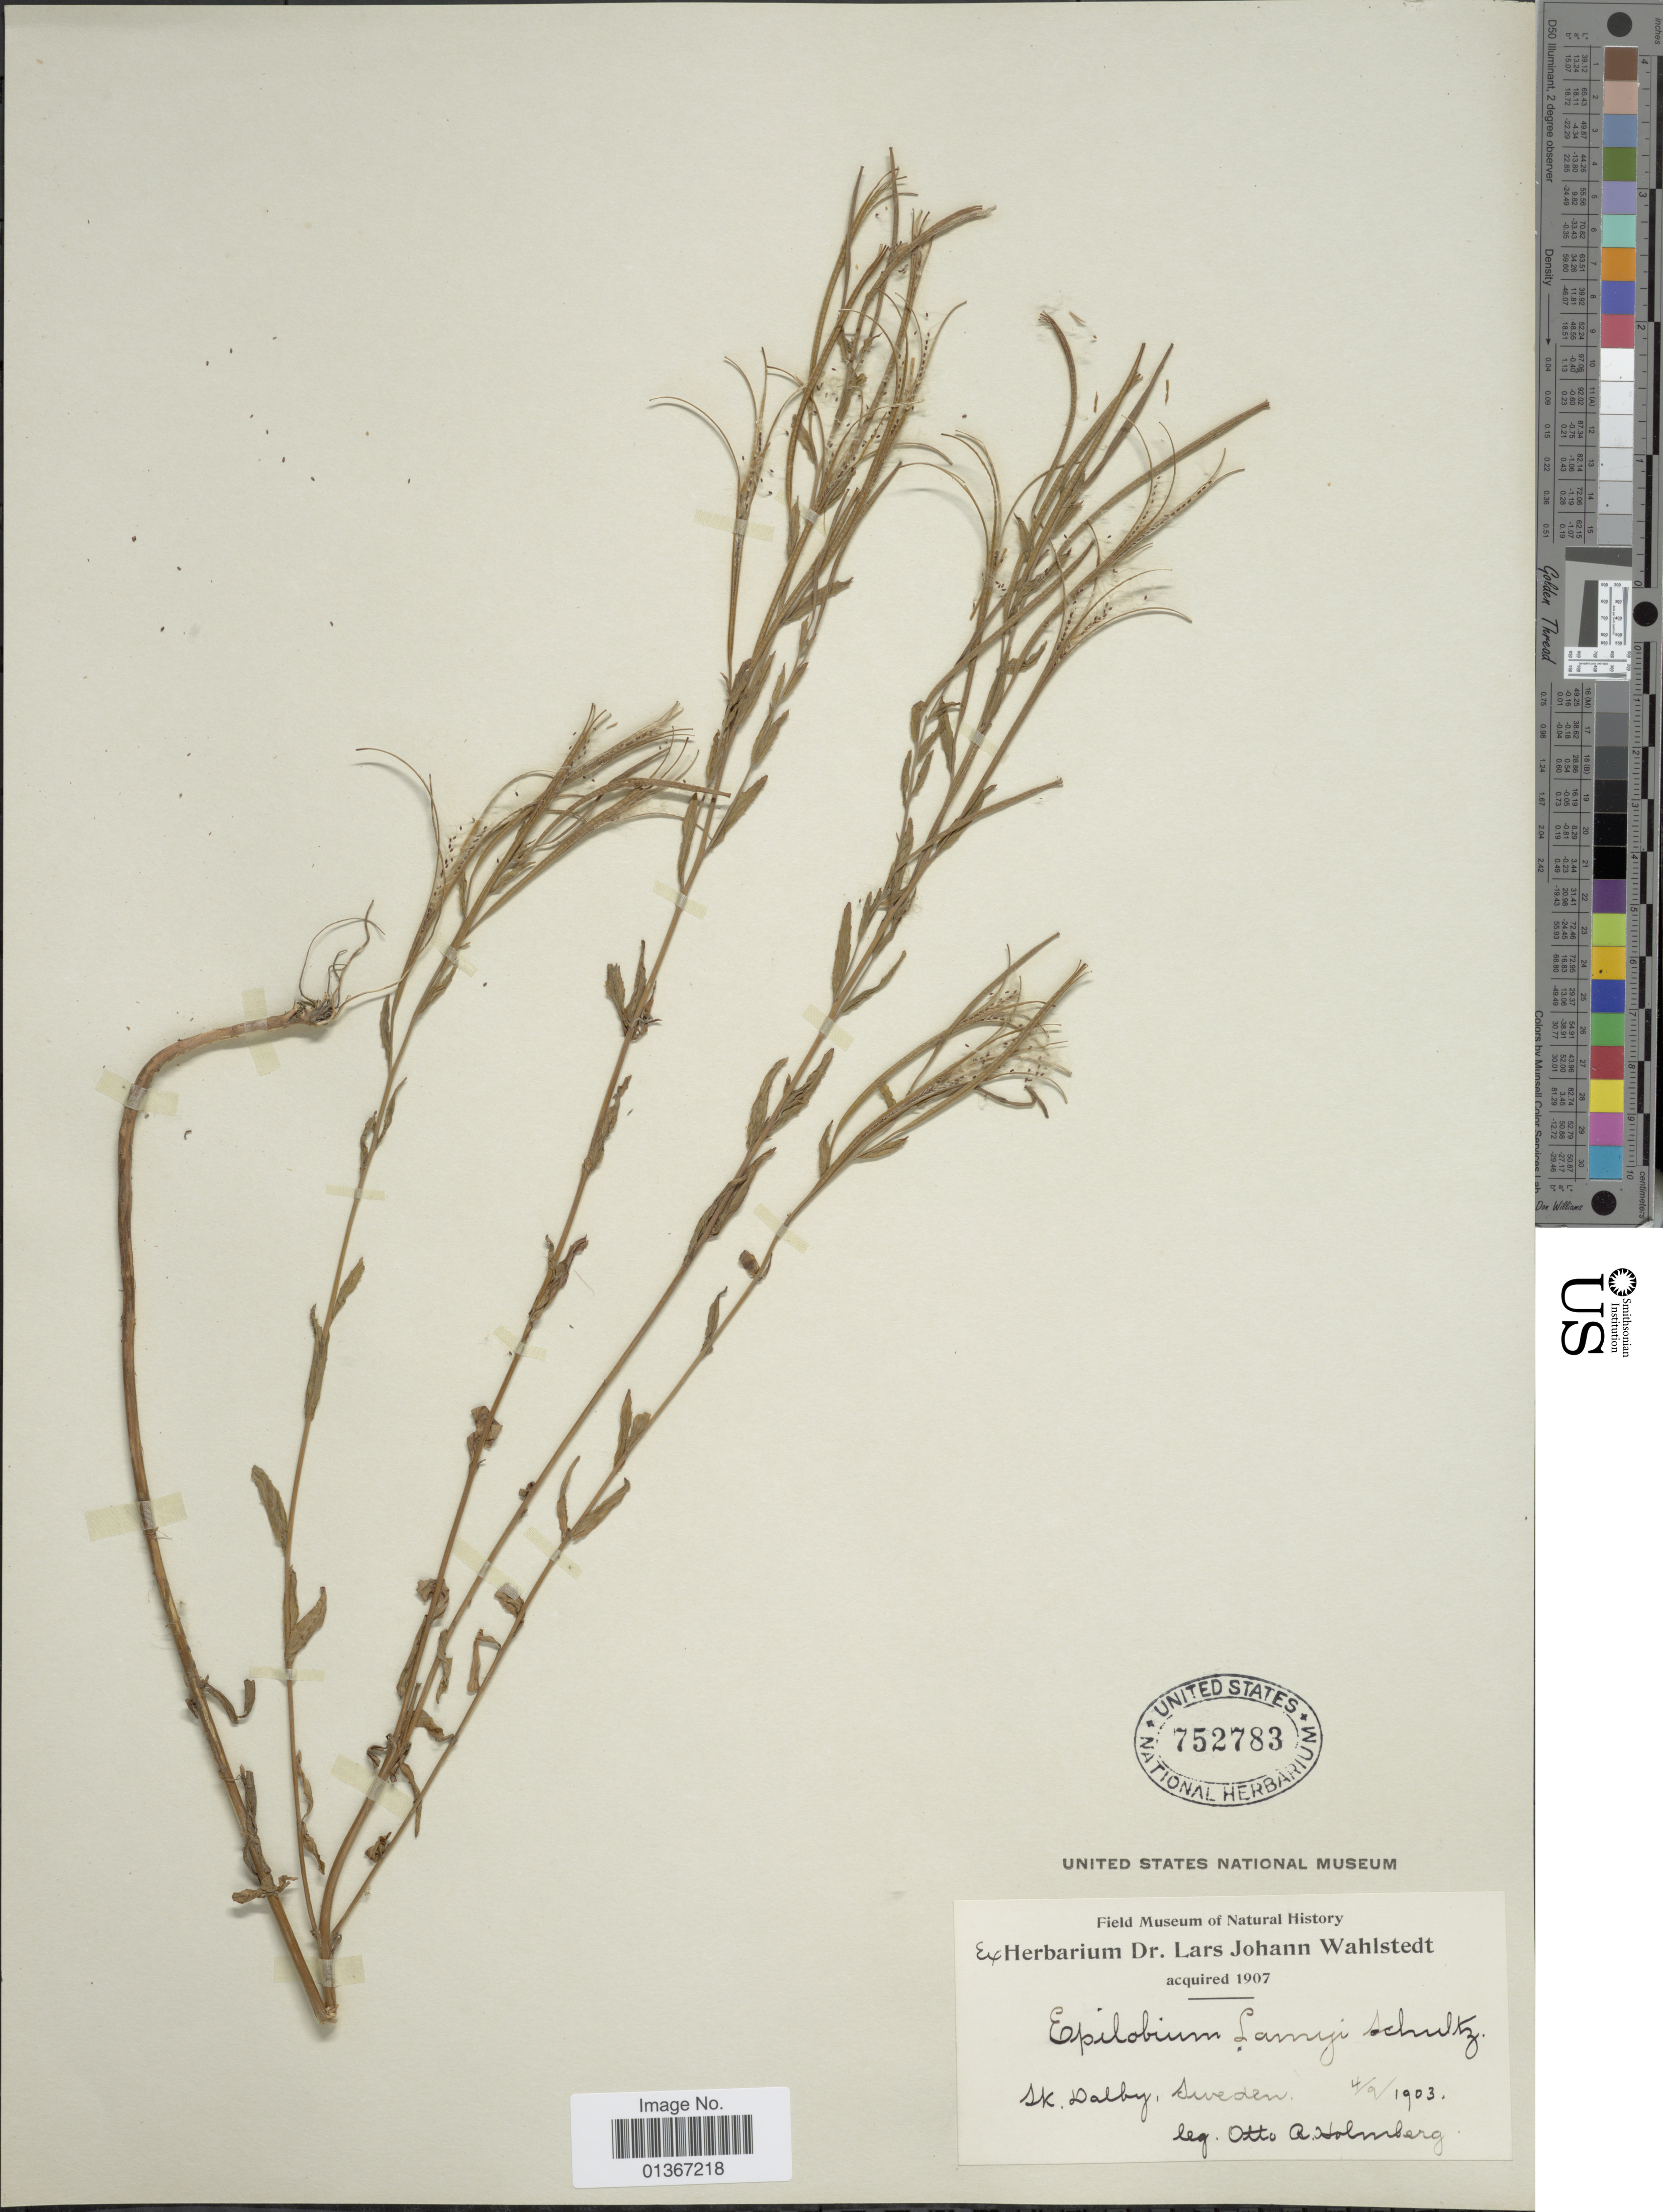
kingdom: Plantae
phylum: Tracheophyta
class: Magnoliopsida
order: Myrtales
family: Onagraceae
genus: Epilobium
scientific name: Epilobium tetragonum subsp. lamyi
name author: (F.W. Schultz) Nyman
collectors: O. Holmberg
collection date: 1903-09-04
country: Sweden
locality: Sk. Dalby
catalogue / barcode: US 752783